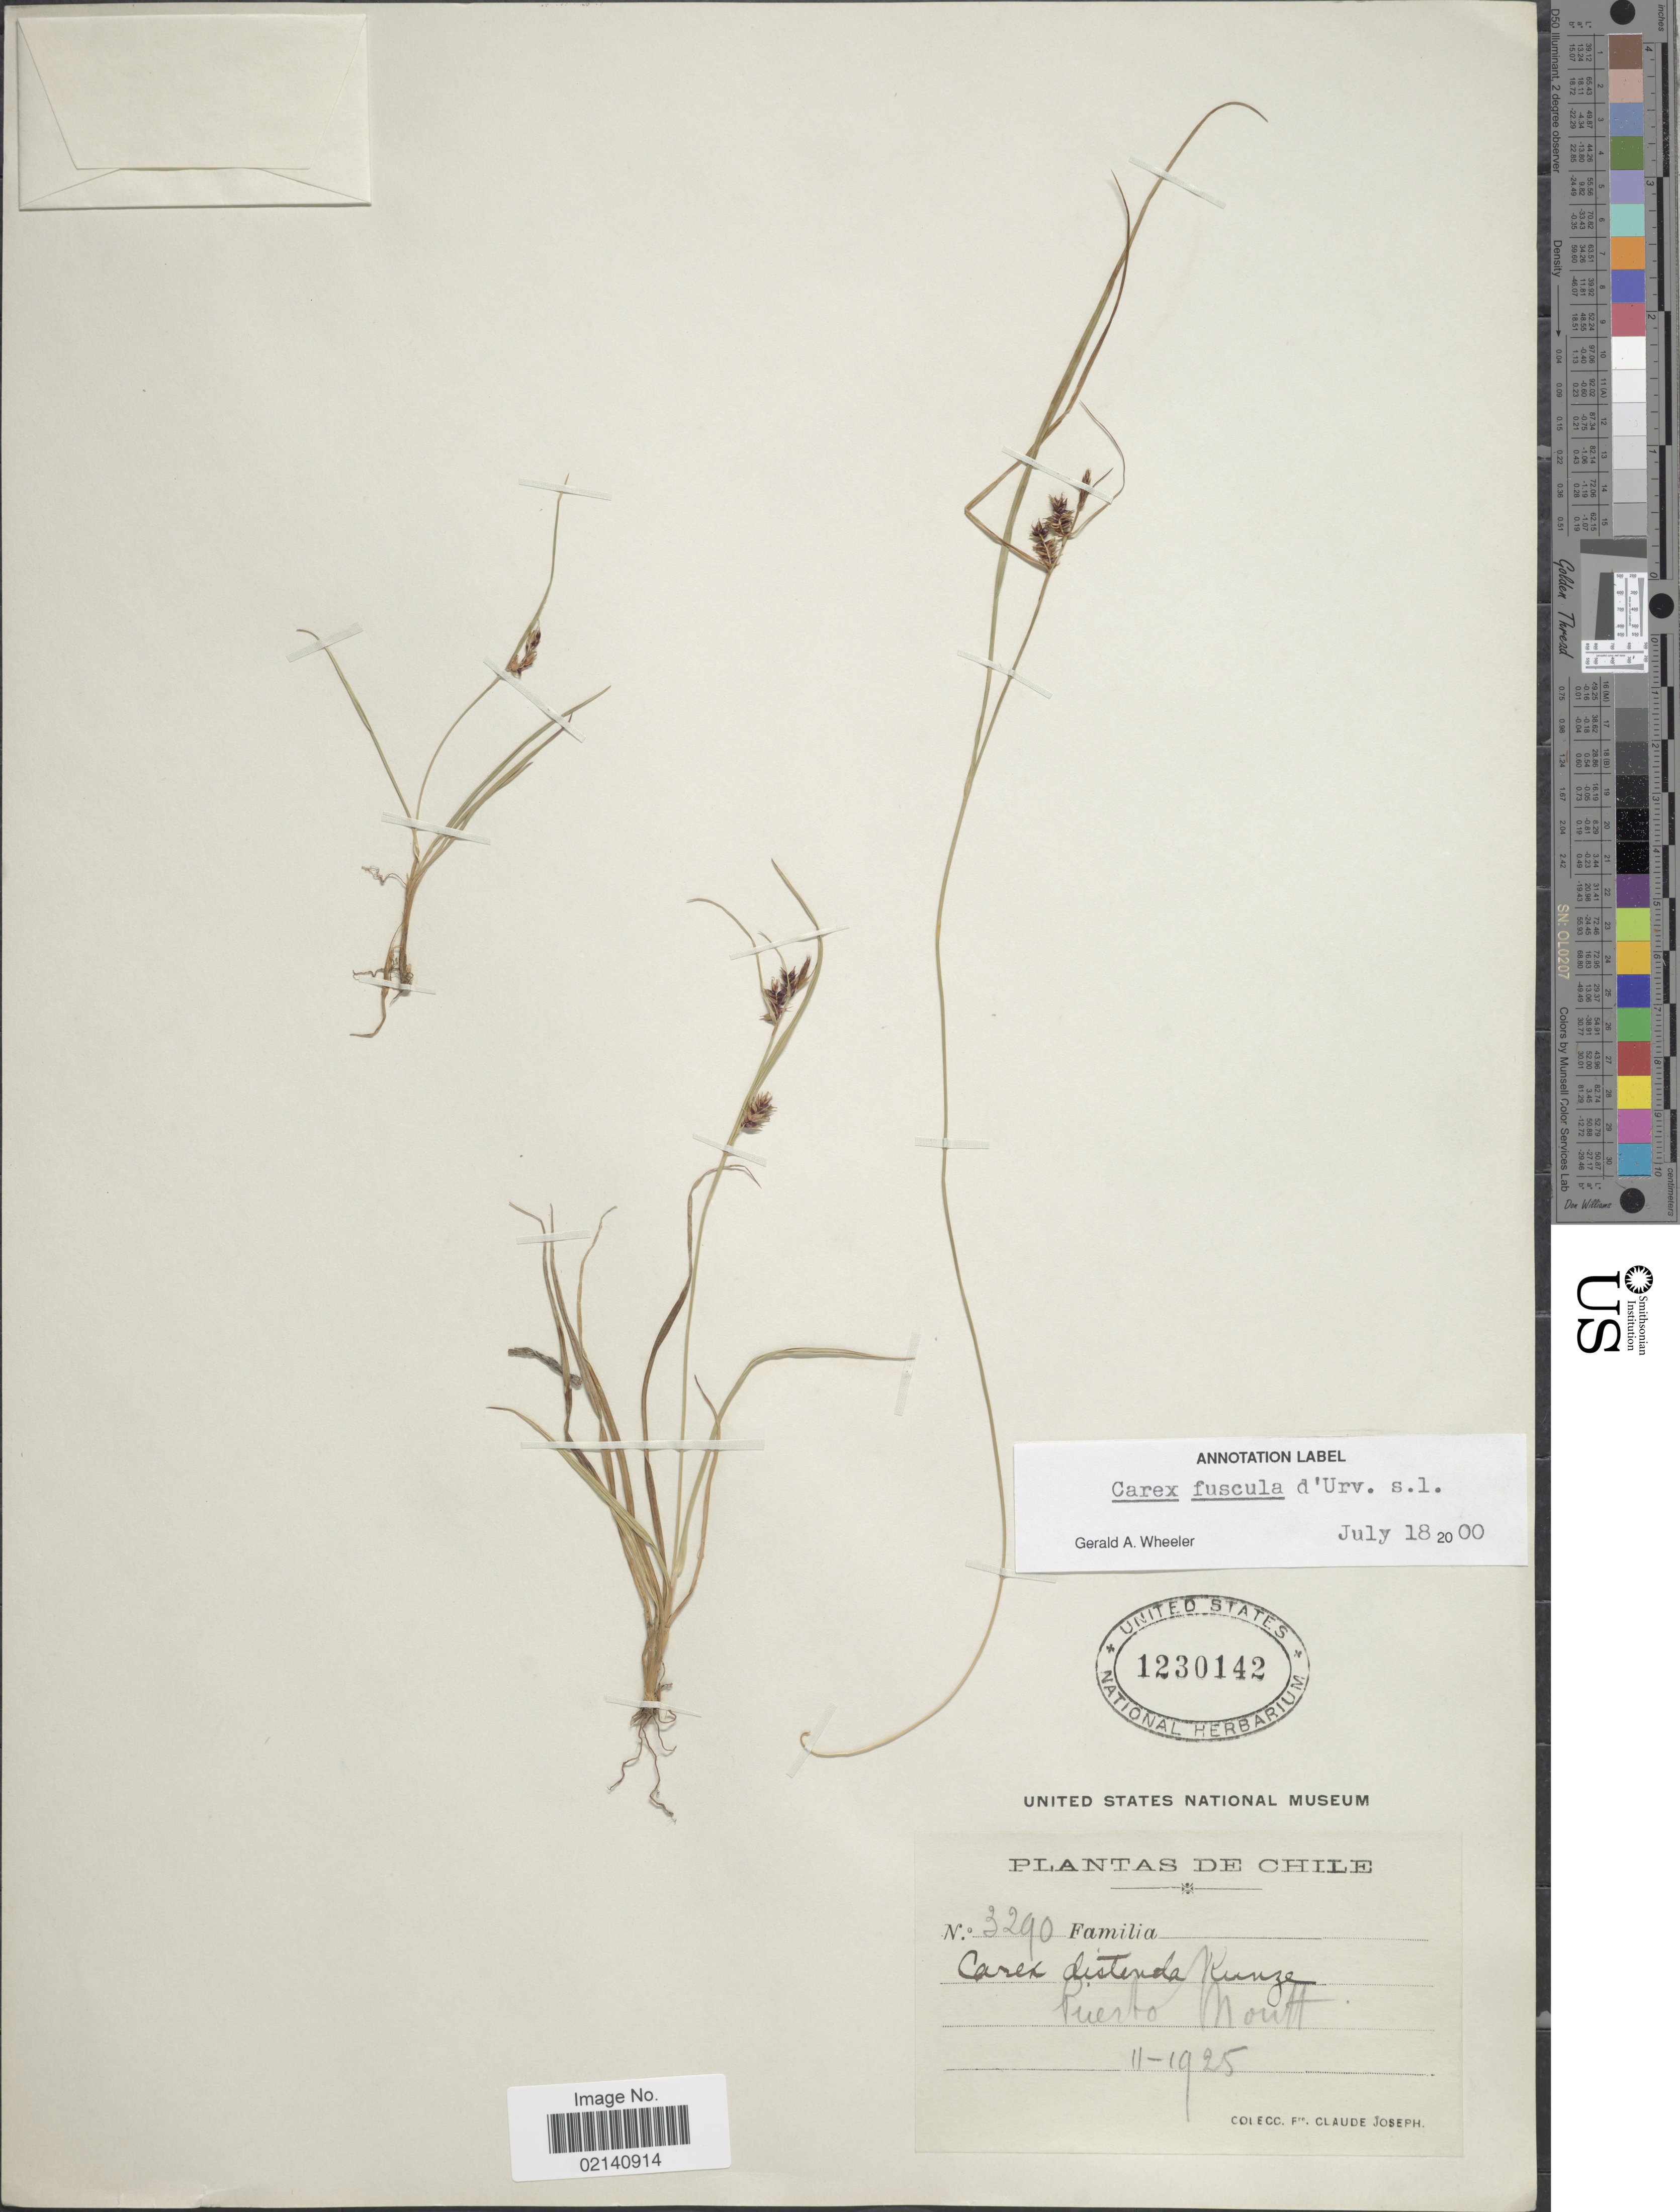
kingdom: Plantae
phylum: Tracheophyta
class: Liliopsida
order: Poales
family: Cyperaceae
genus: Carex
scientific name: Carex fuscula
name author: d'Urv.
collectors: Bro. Claude-Joseph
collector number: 3290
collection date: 1925-11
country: Chile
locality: Puerto Montt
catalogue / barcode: US 1230142